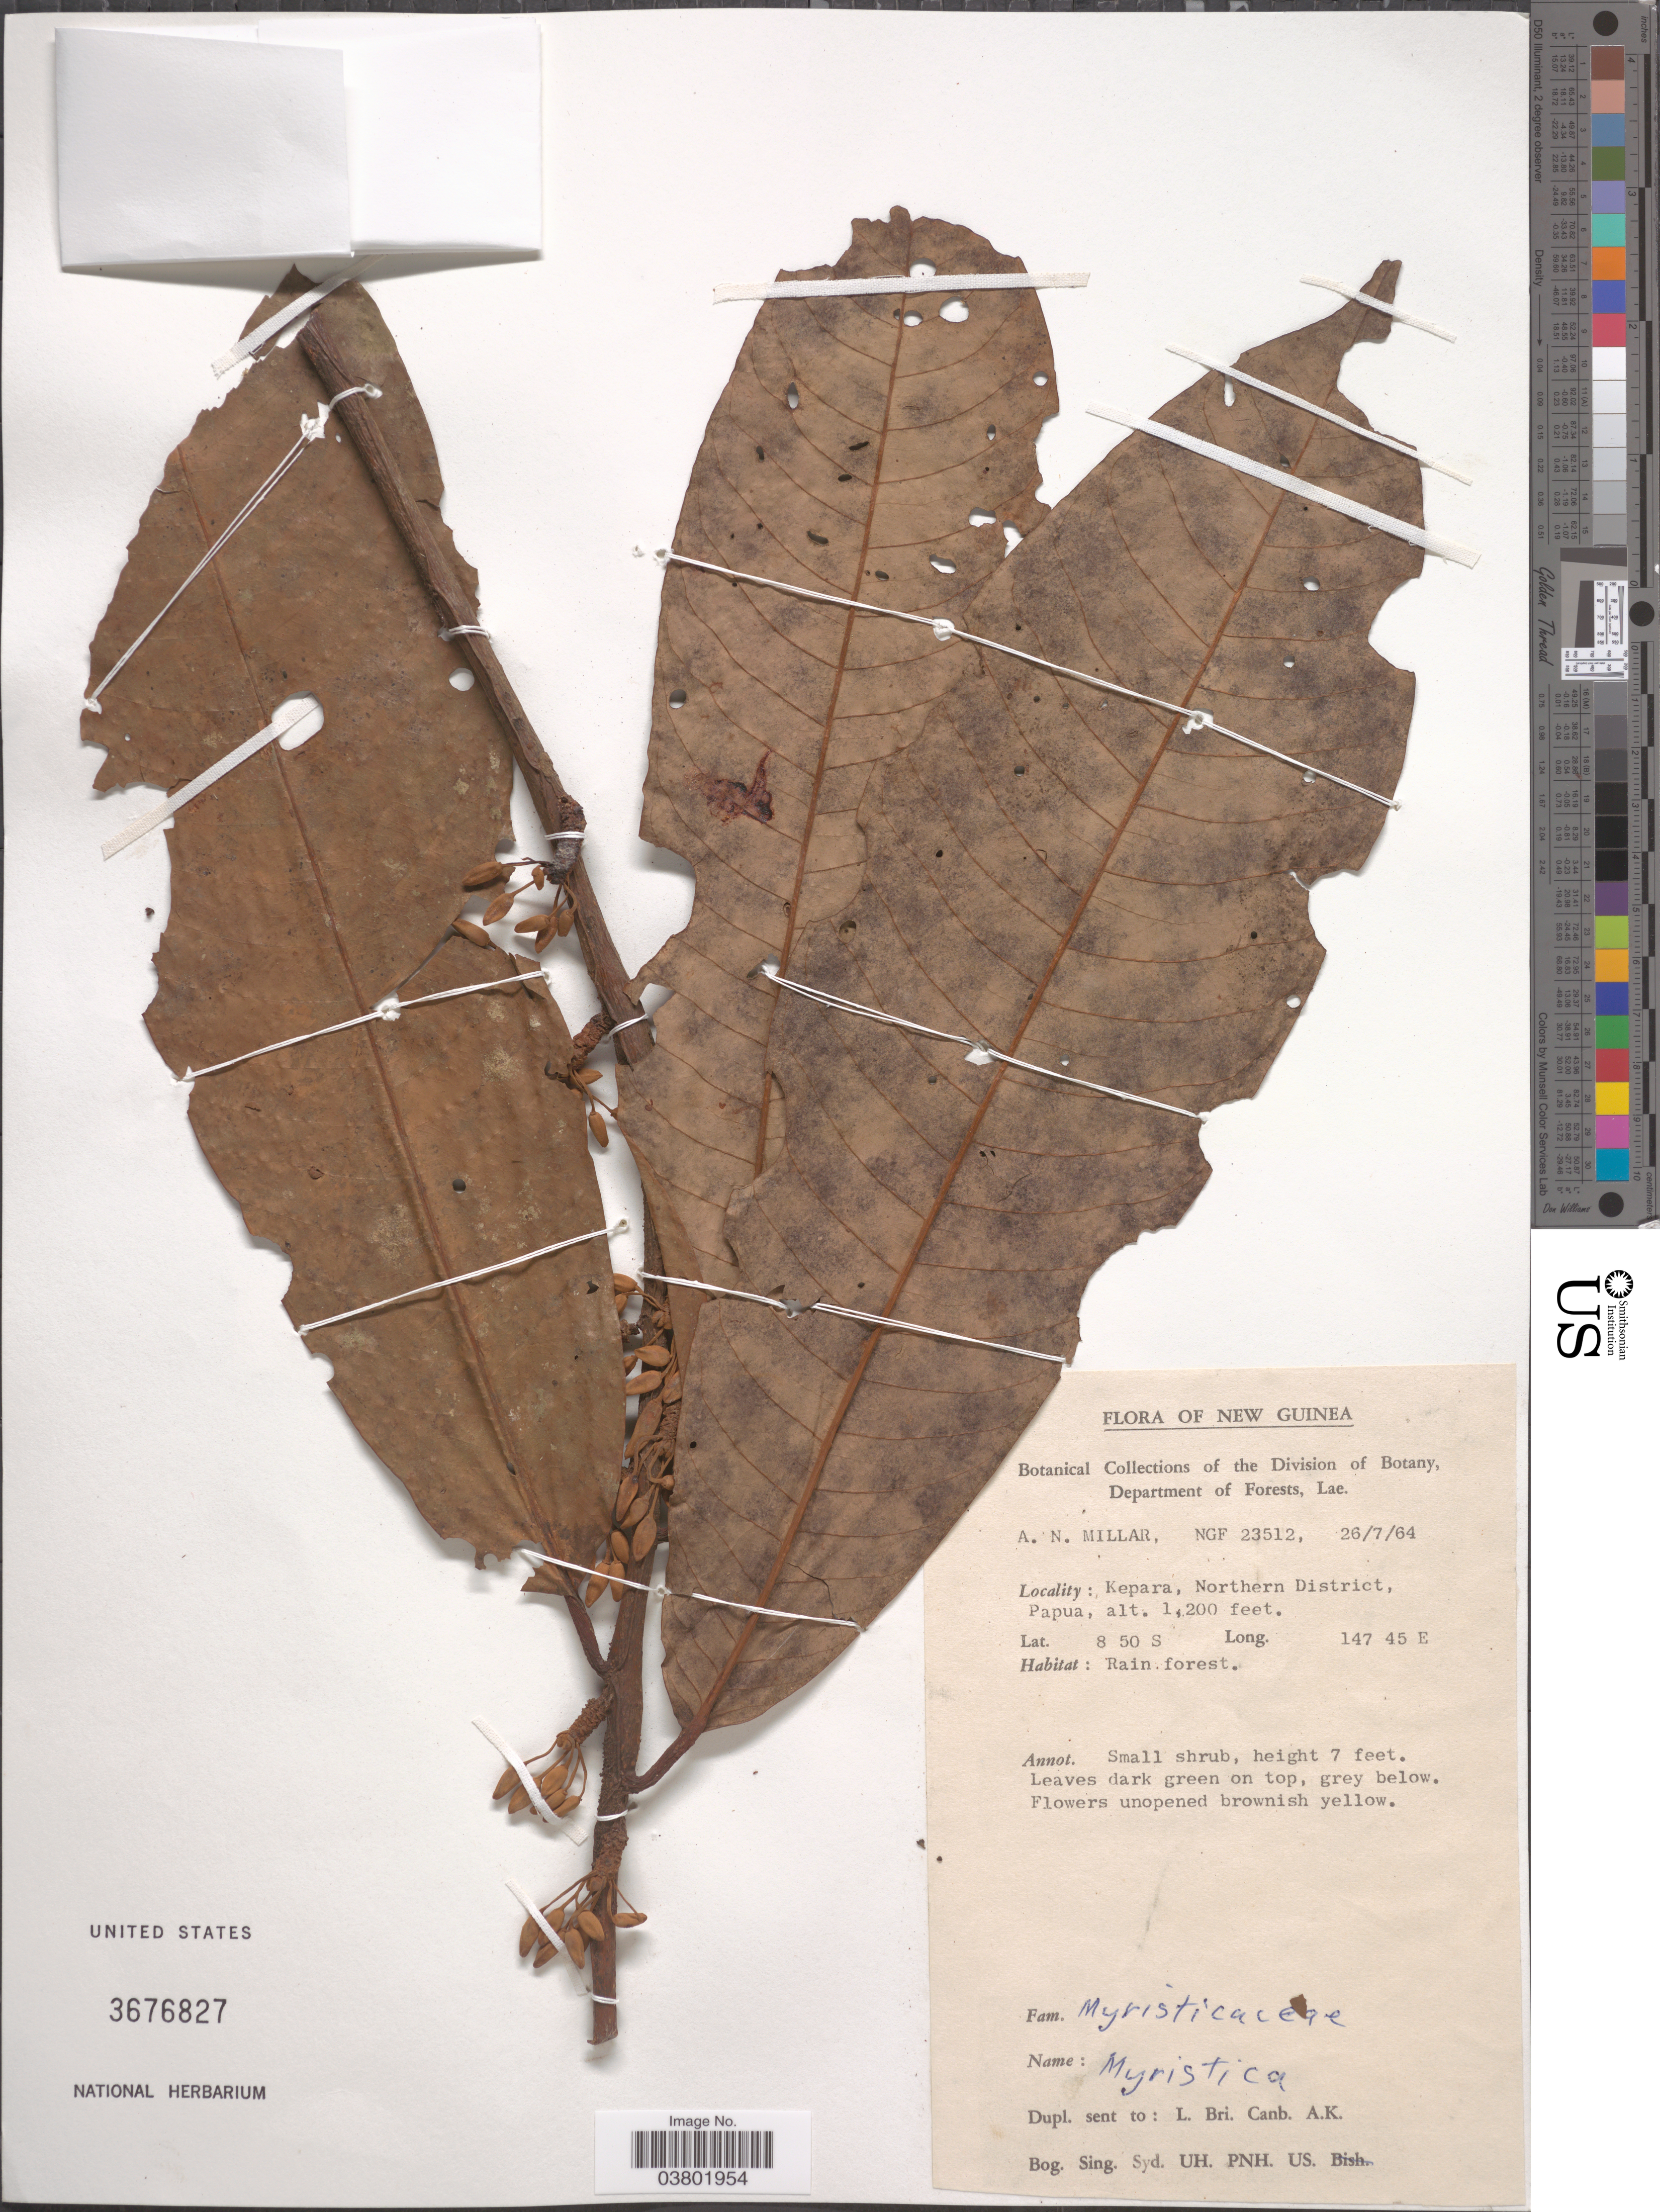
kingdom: Plantae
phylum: Tracheophyta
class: Magnoliopsida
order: Magnoliales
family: Myristicaceae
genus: Myristica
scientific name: Myristica sp.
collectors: A. Millar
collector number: NGF 23512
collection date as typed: Transcribed d/m/y: 26/7/64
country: Papua New Guinea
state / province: Northern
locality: New Guinea. Kepara, Northern District, Papua.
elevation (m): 366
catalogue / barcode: US 3676827